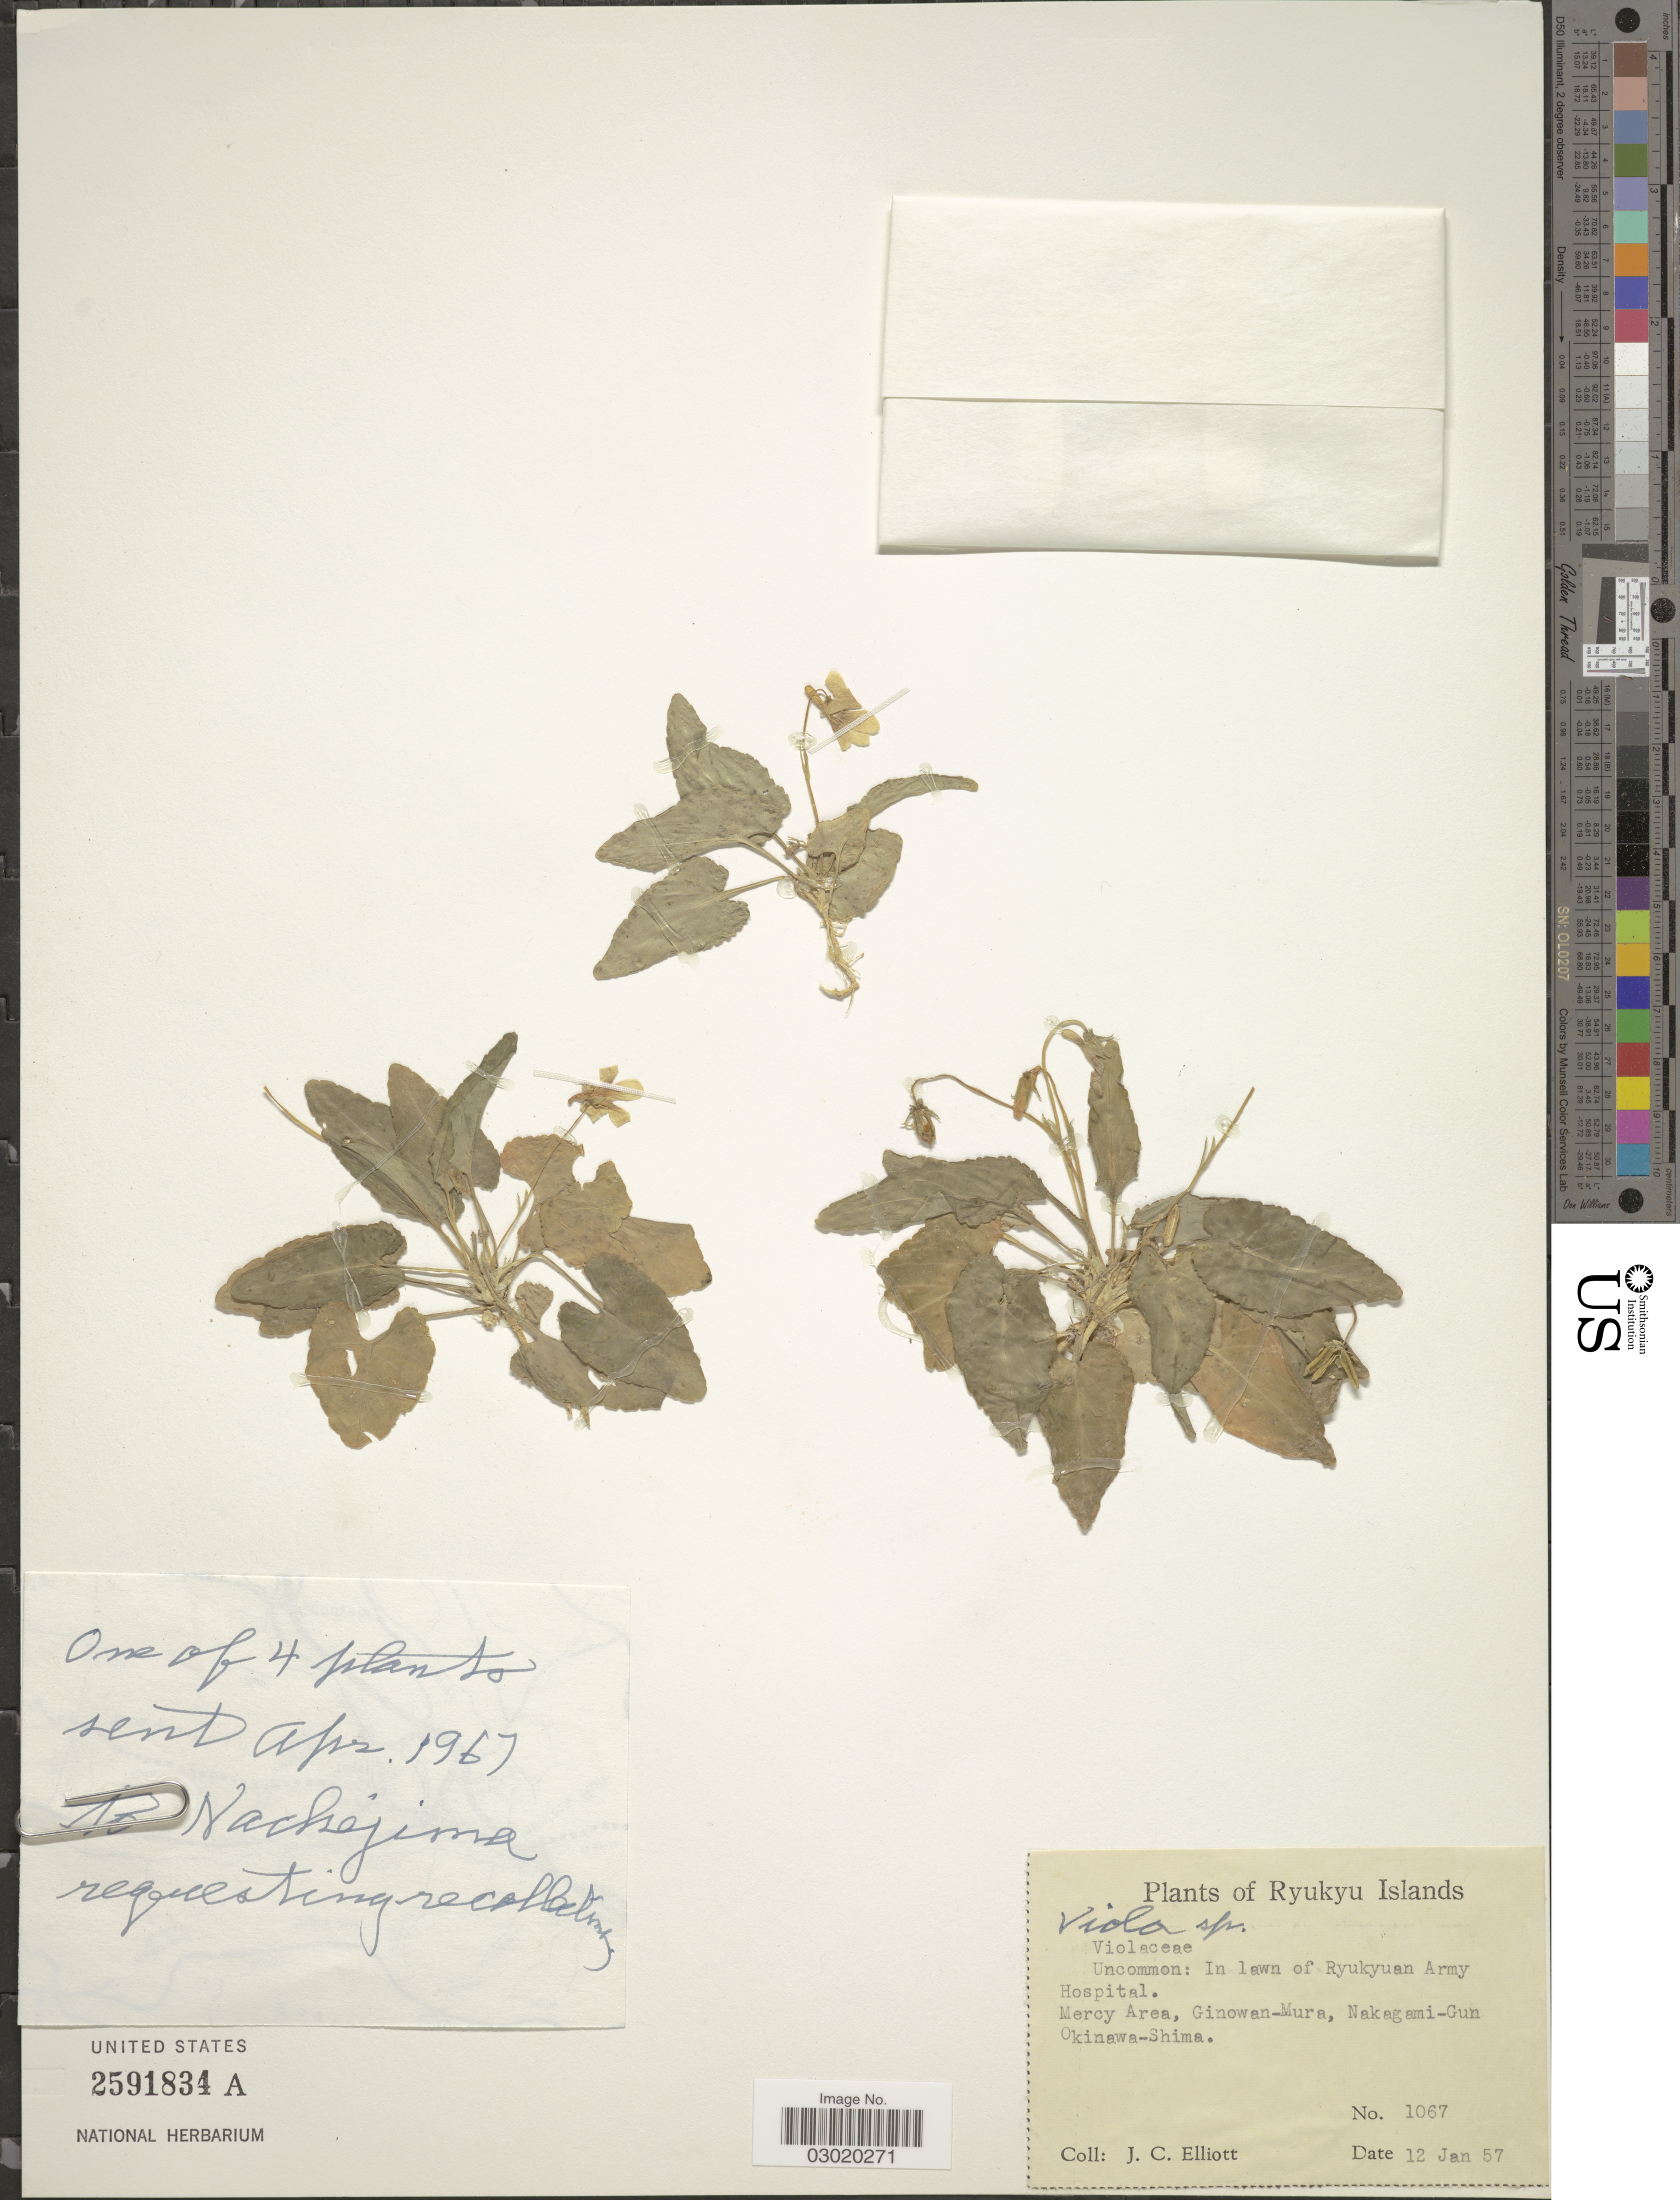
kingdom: Plantae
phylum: Tracheophyta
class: Magnoliopsida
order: Malpighiales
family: Violaceae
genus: Viola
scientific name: Viola sp.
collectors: J. C. Elliott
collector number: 1067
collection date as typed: Transcribed d/m/y: 12/1/57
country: Japan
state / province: Okinawa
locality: Mercy Area, Ginowan-Mura, Nakagami-Gun Okinawa-Shima, Ryukyu Islands.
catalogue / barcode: US 2591834A